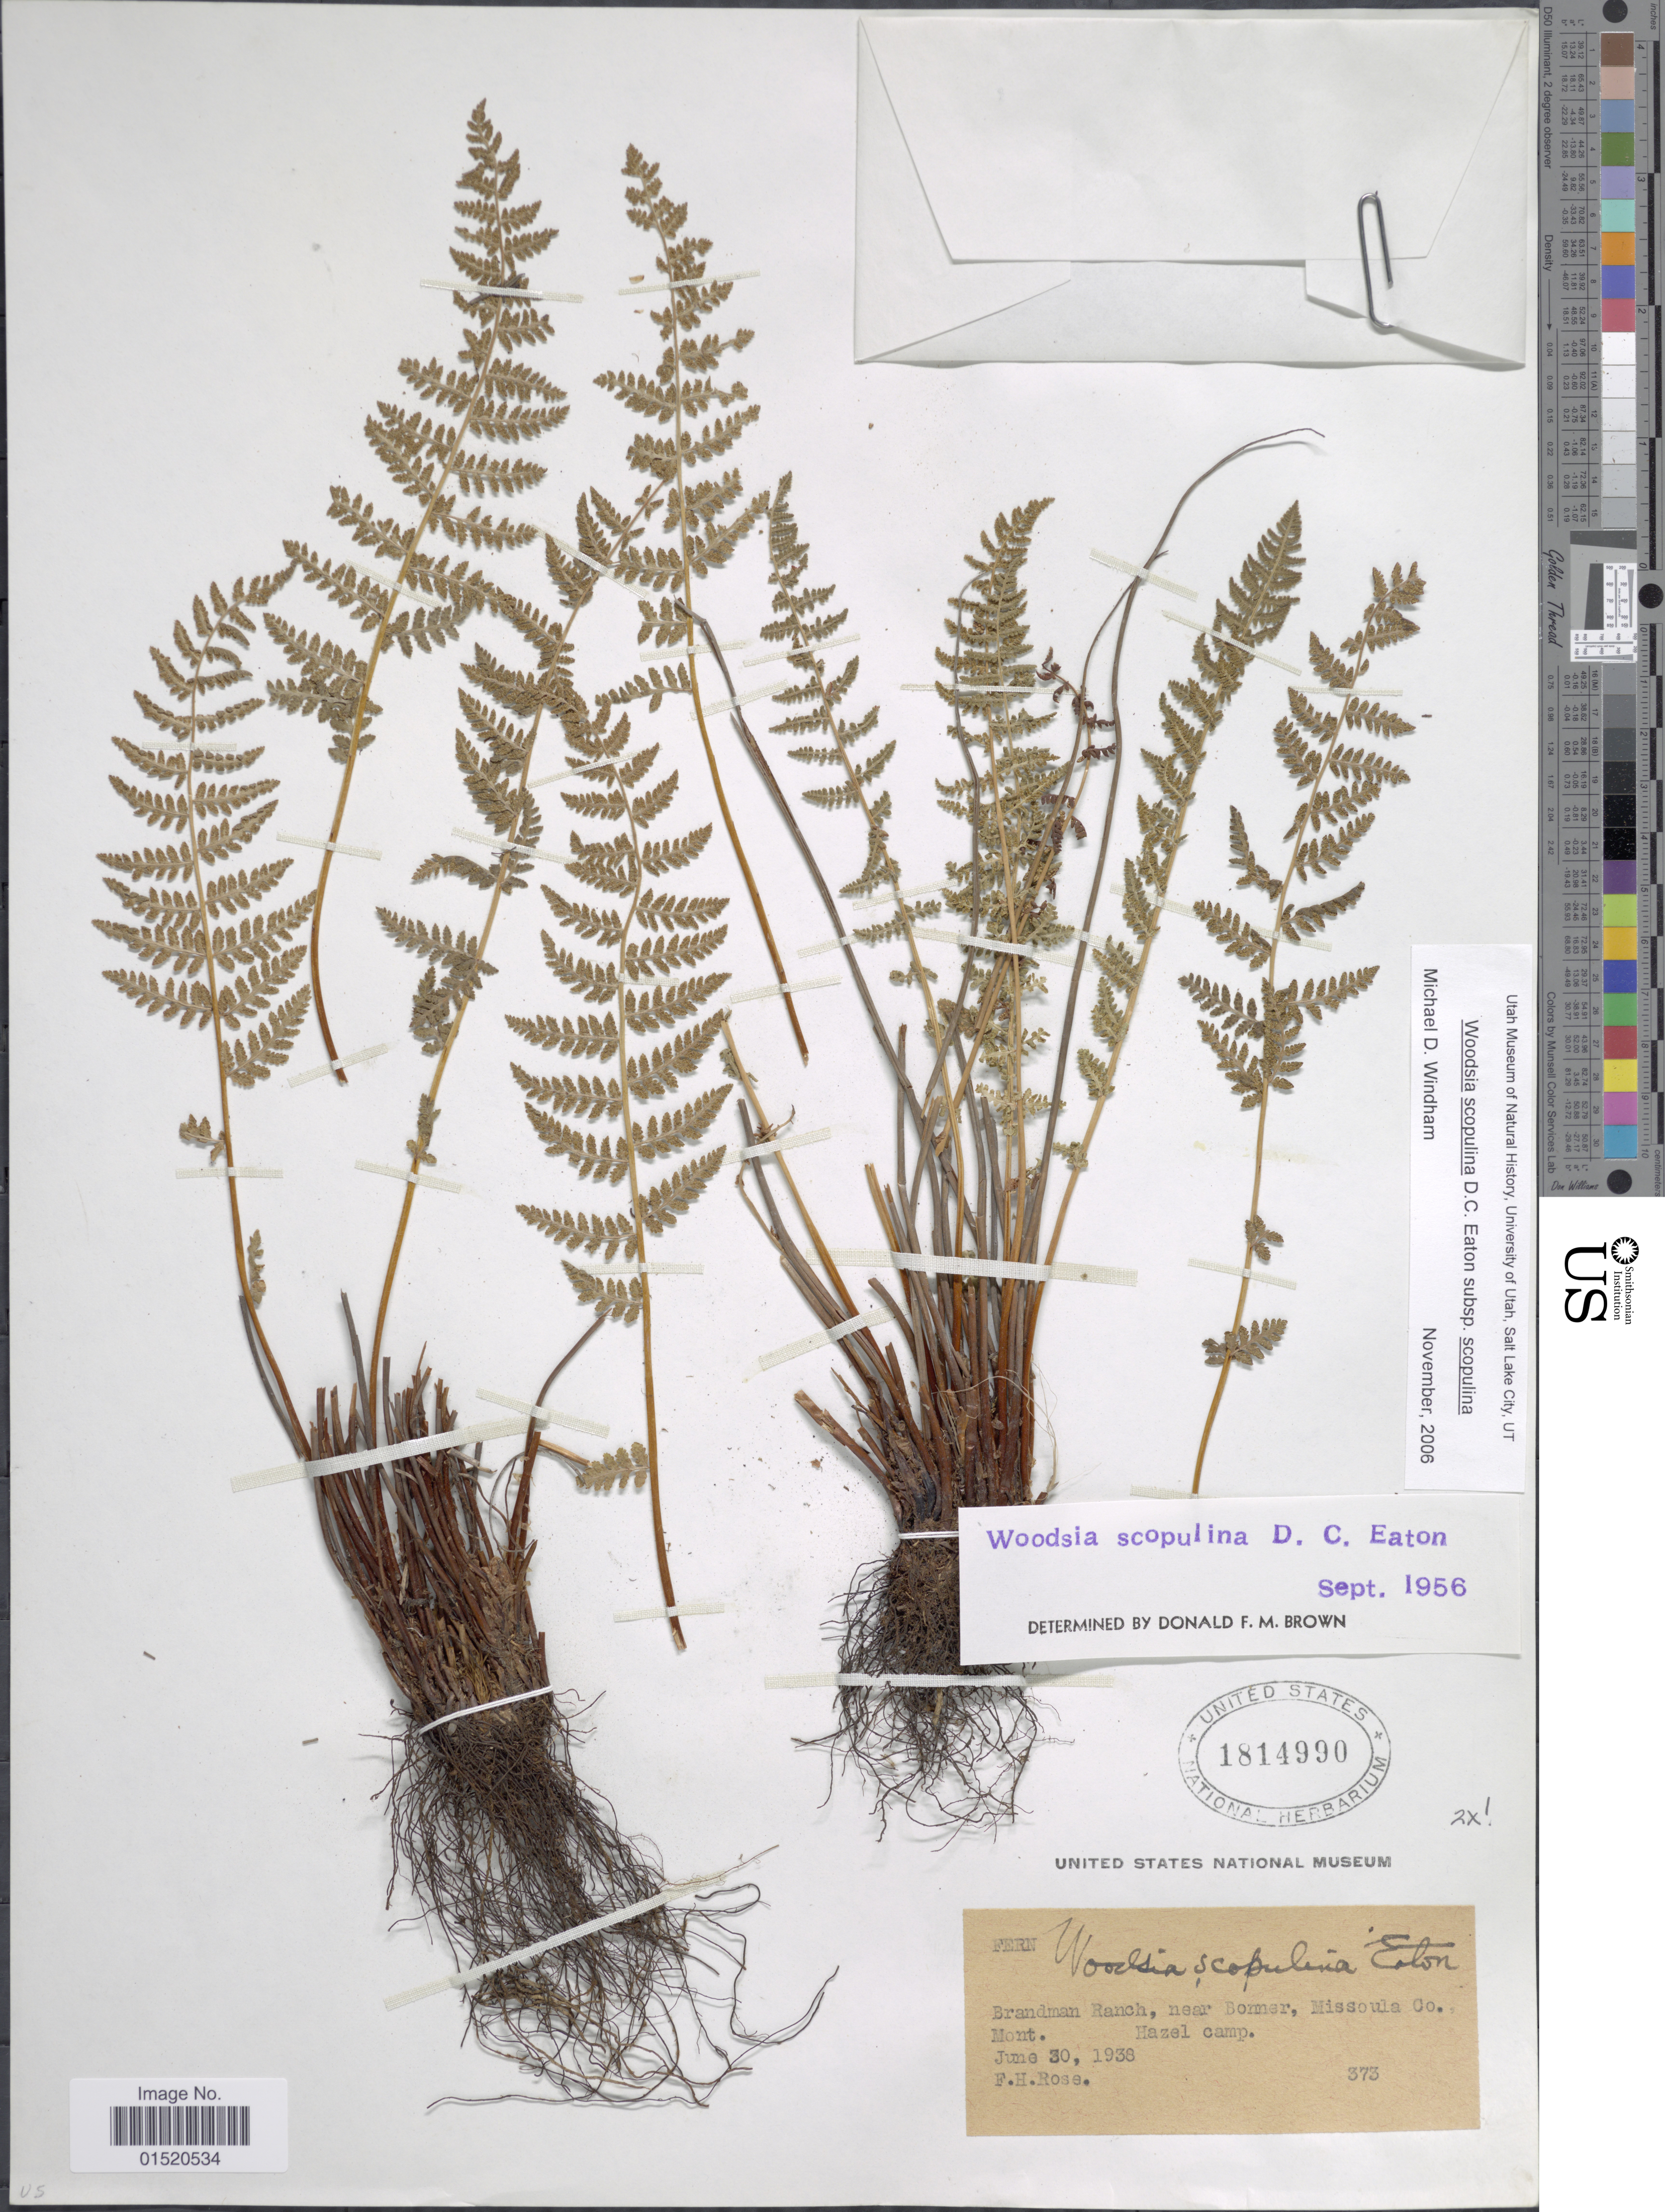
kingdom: Plantae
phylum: Tracheophyta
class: Polypodiopsida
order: Polypodiales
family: Woodsiaceae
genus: Woodsia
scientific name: Woodsia scopulina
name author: D.C. Eaton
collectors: F. H. Rose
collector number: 373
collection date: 1938-06-30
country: United States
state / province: Montana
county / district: Missoula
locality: Brandman Ranch, near Bonner, Hazel Camp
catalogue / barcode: US 1814990